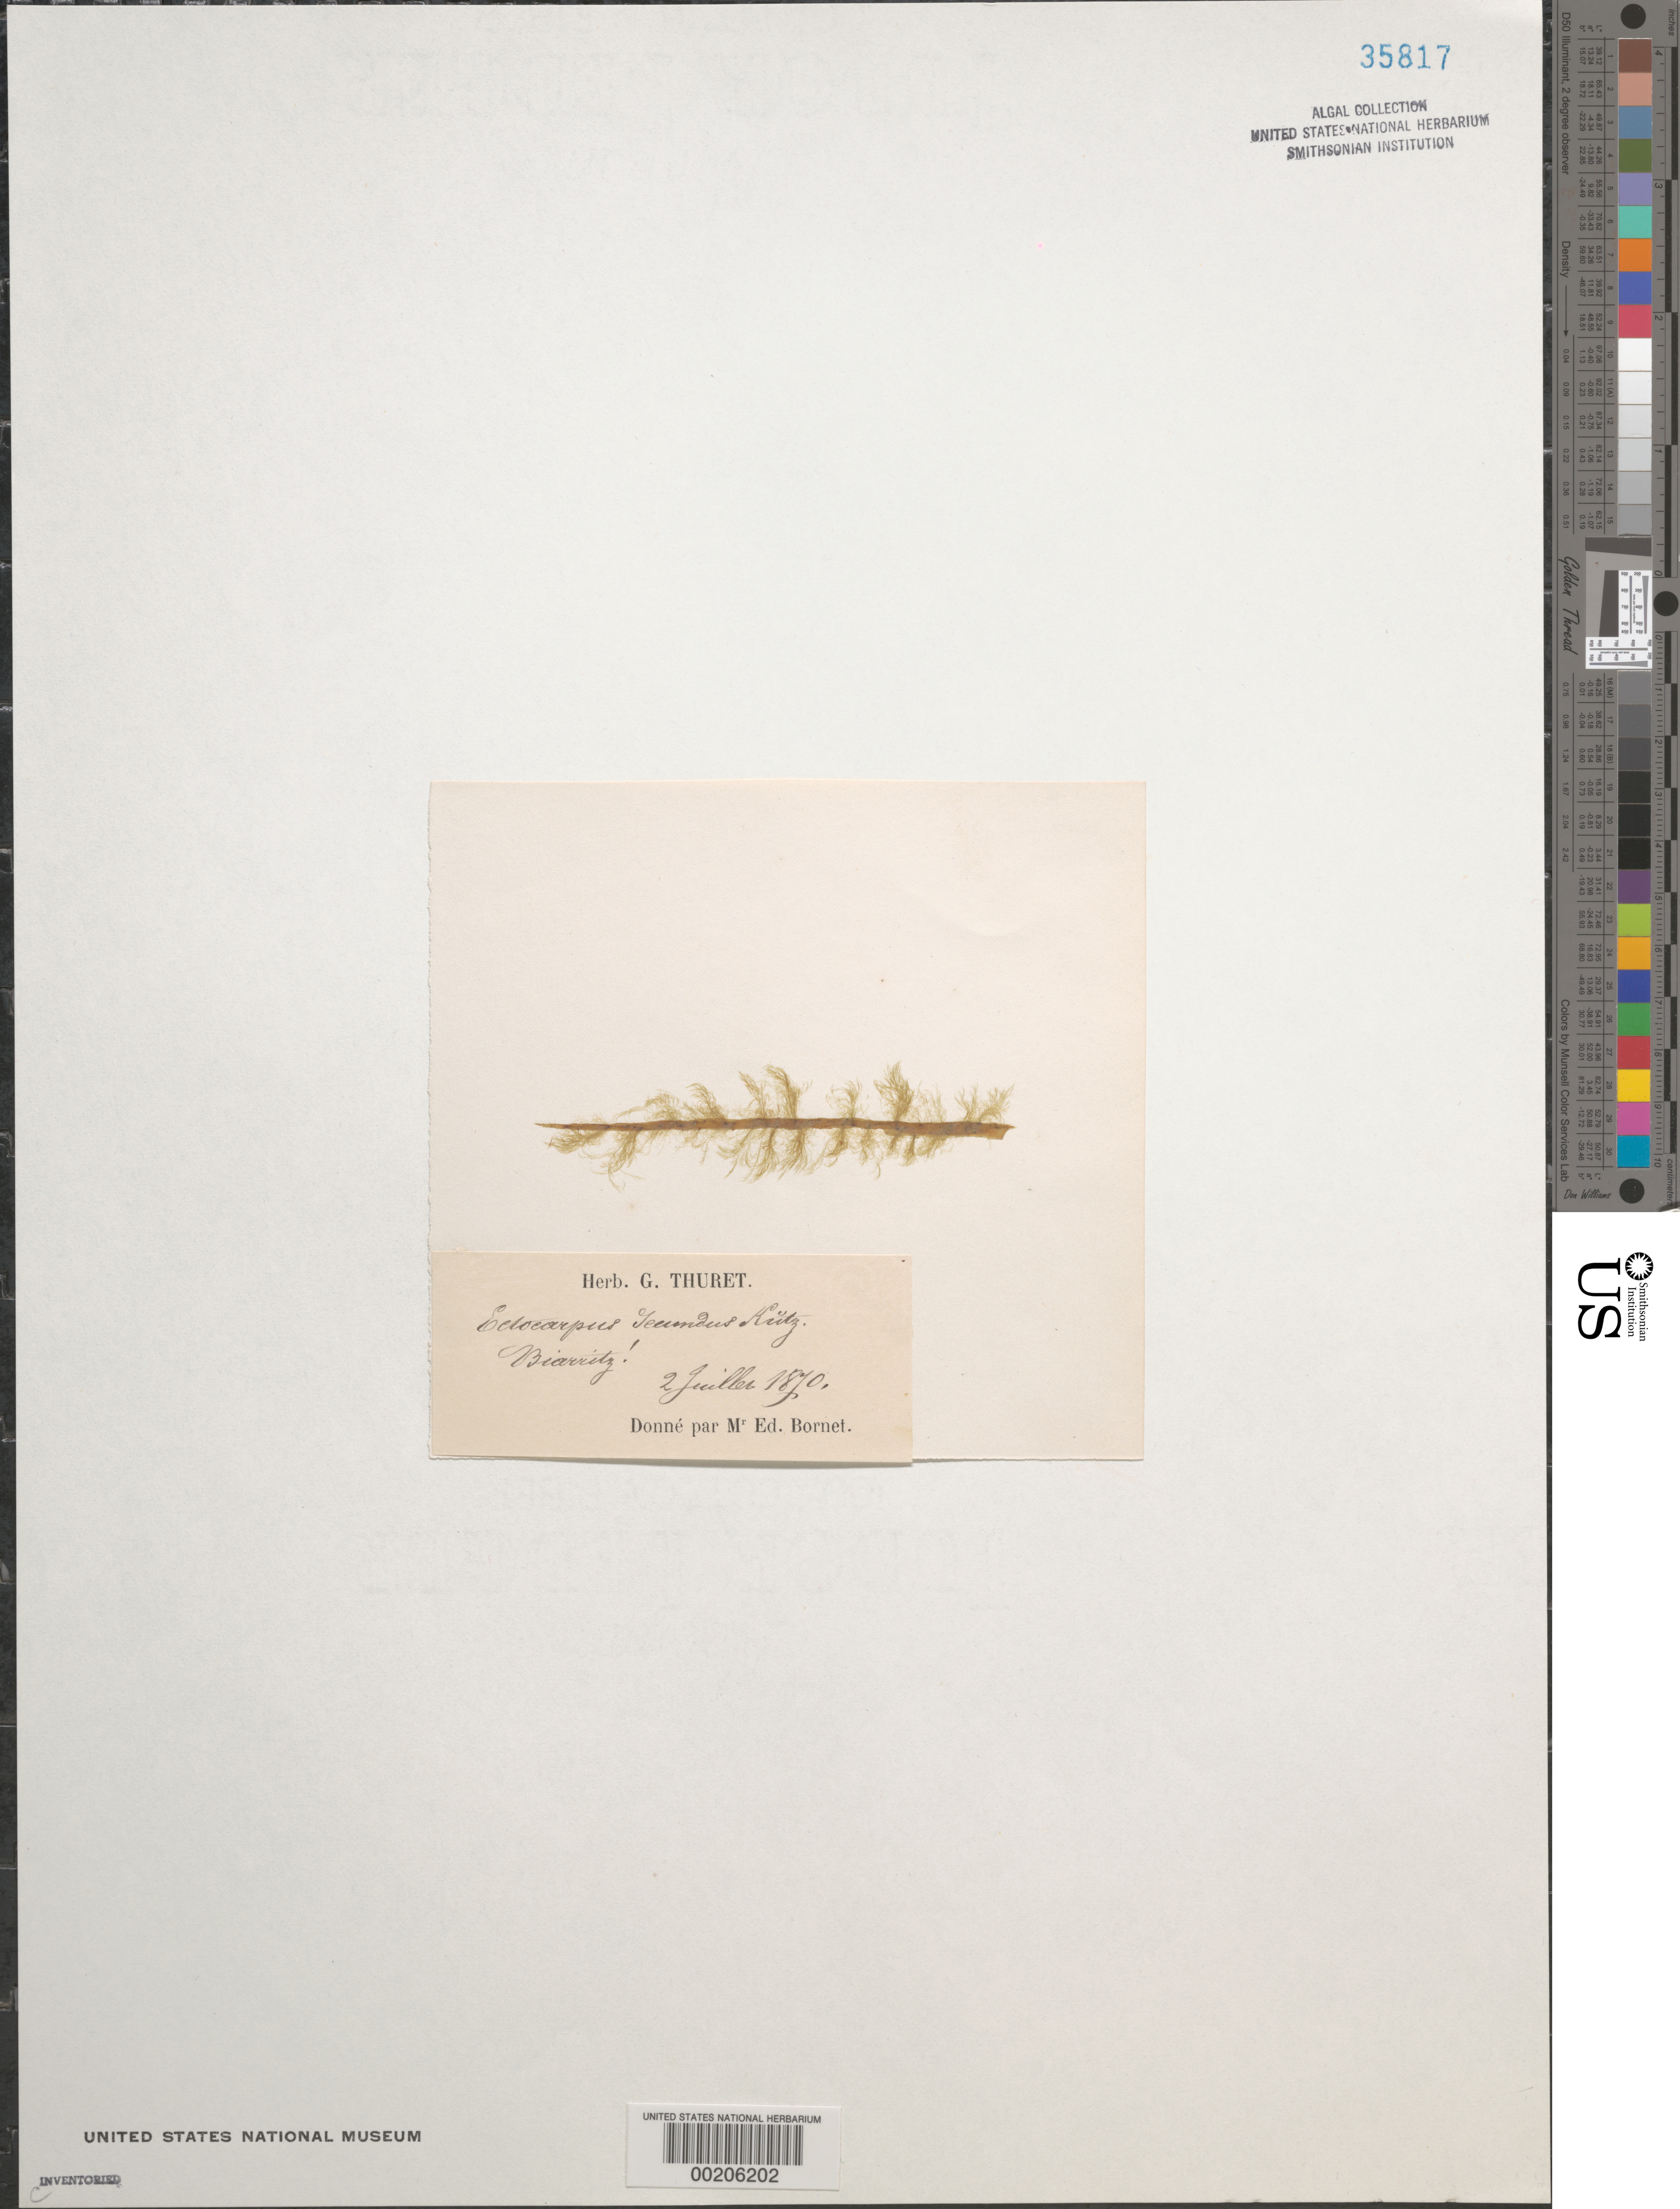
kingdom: Chromista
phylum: Ochrophyta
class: Phaeophyceae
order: Ectocarpales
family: Acinetosporaceae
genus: Hincksia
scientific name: Hincksia saundersii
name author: (Setch. & N.L. Gardner) P.C. Silva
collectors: Thuret, G. (herbarium)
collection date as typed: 02 Jul 1870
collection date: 1870-07-02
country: France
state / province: Nouvelle-Aquitaine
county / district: Pyrénées-Atlantiques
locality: Biarritz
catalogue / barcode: US 35817